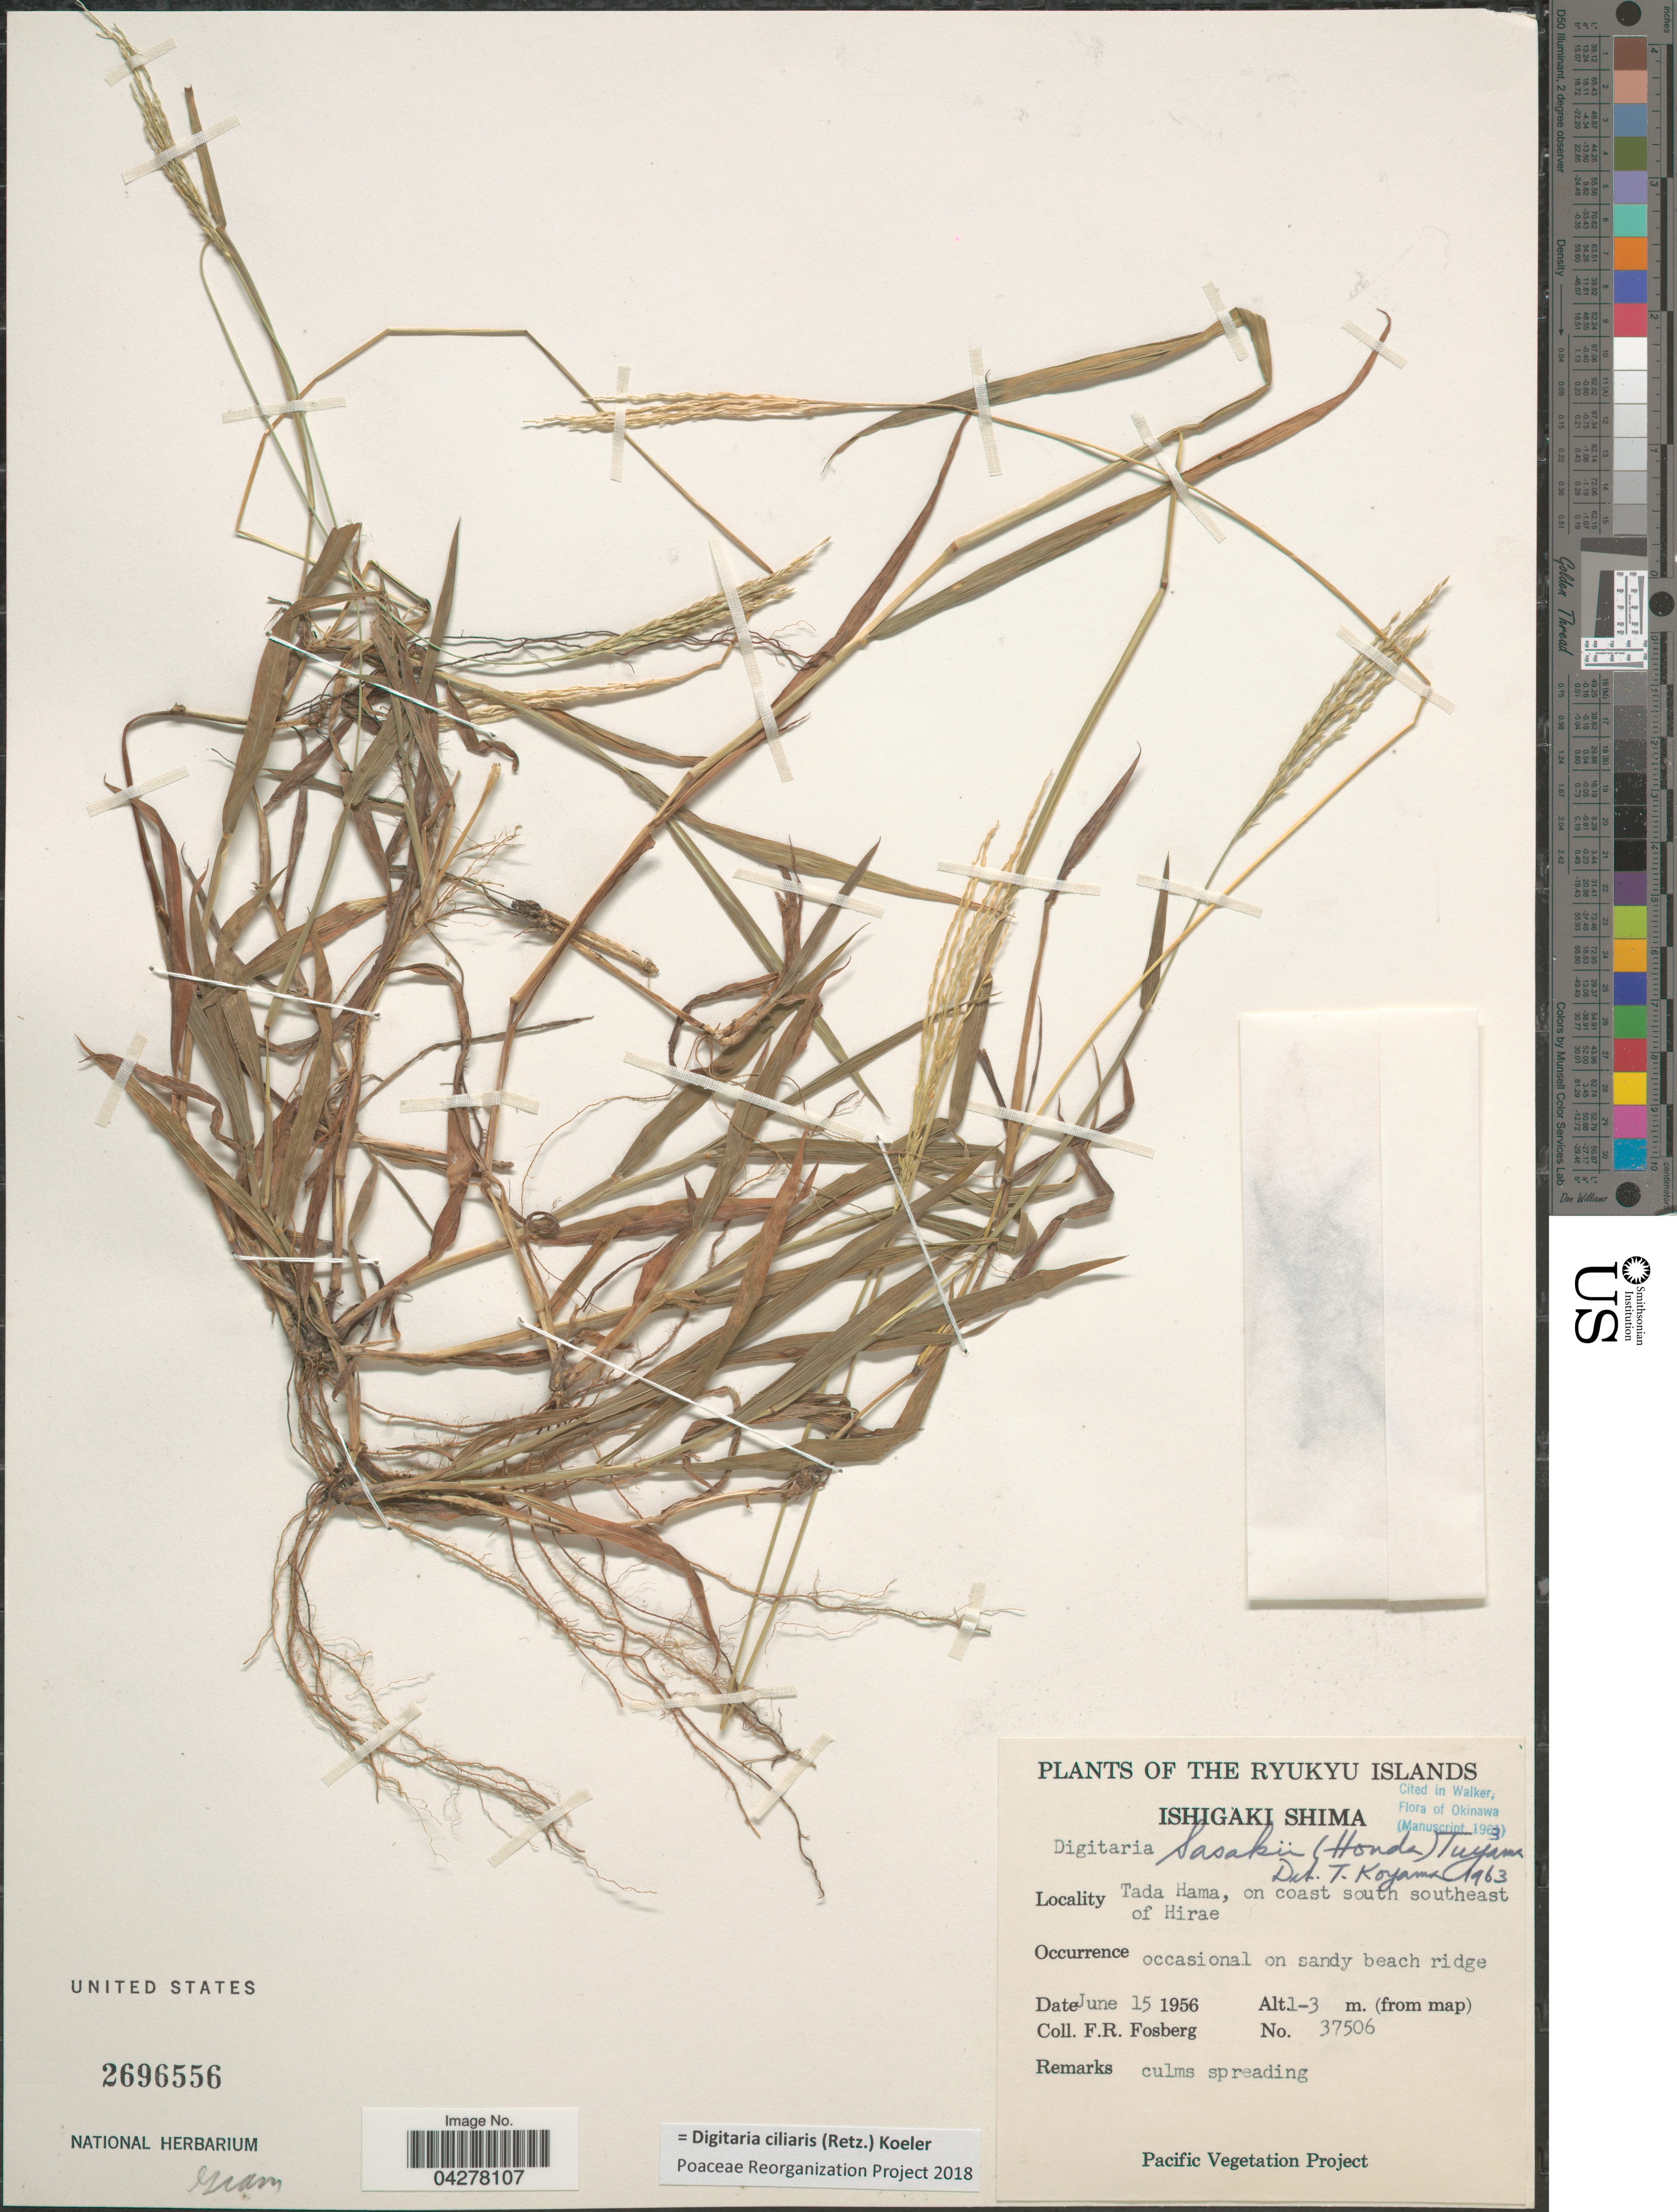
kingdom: Plantae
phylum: Tracheophyta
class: Liliopsida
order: Poales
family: Poaceae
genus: Digitaria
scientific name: Digitaria ciliaris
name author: (Retz.) Koeler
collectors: F. R. Fosberg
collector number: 37506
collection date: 1956-06-15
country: Japan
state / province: Okinawa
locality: The Ryukyu Islands. Ishigaki Shima. Tada Hama, on coast south southeast of Hirae. Occasional on sandy beach ridge.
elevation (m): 1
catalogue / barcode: US 2696556